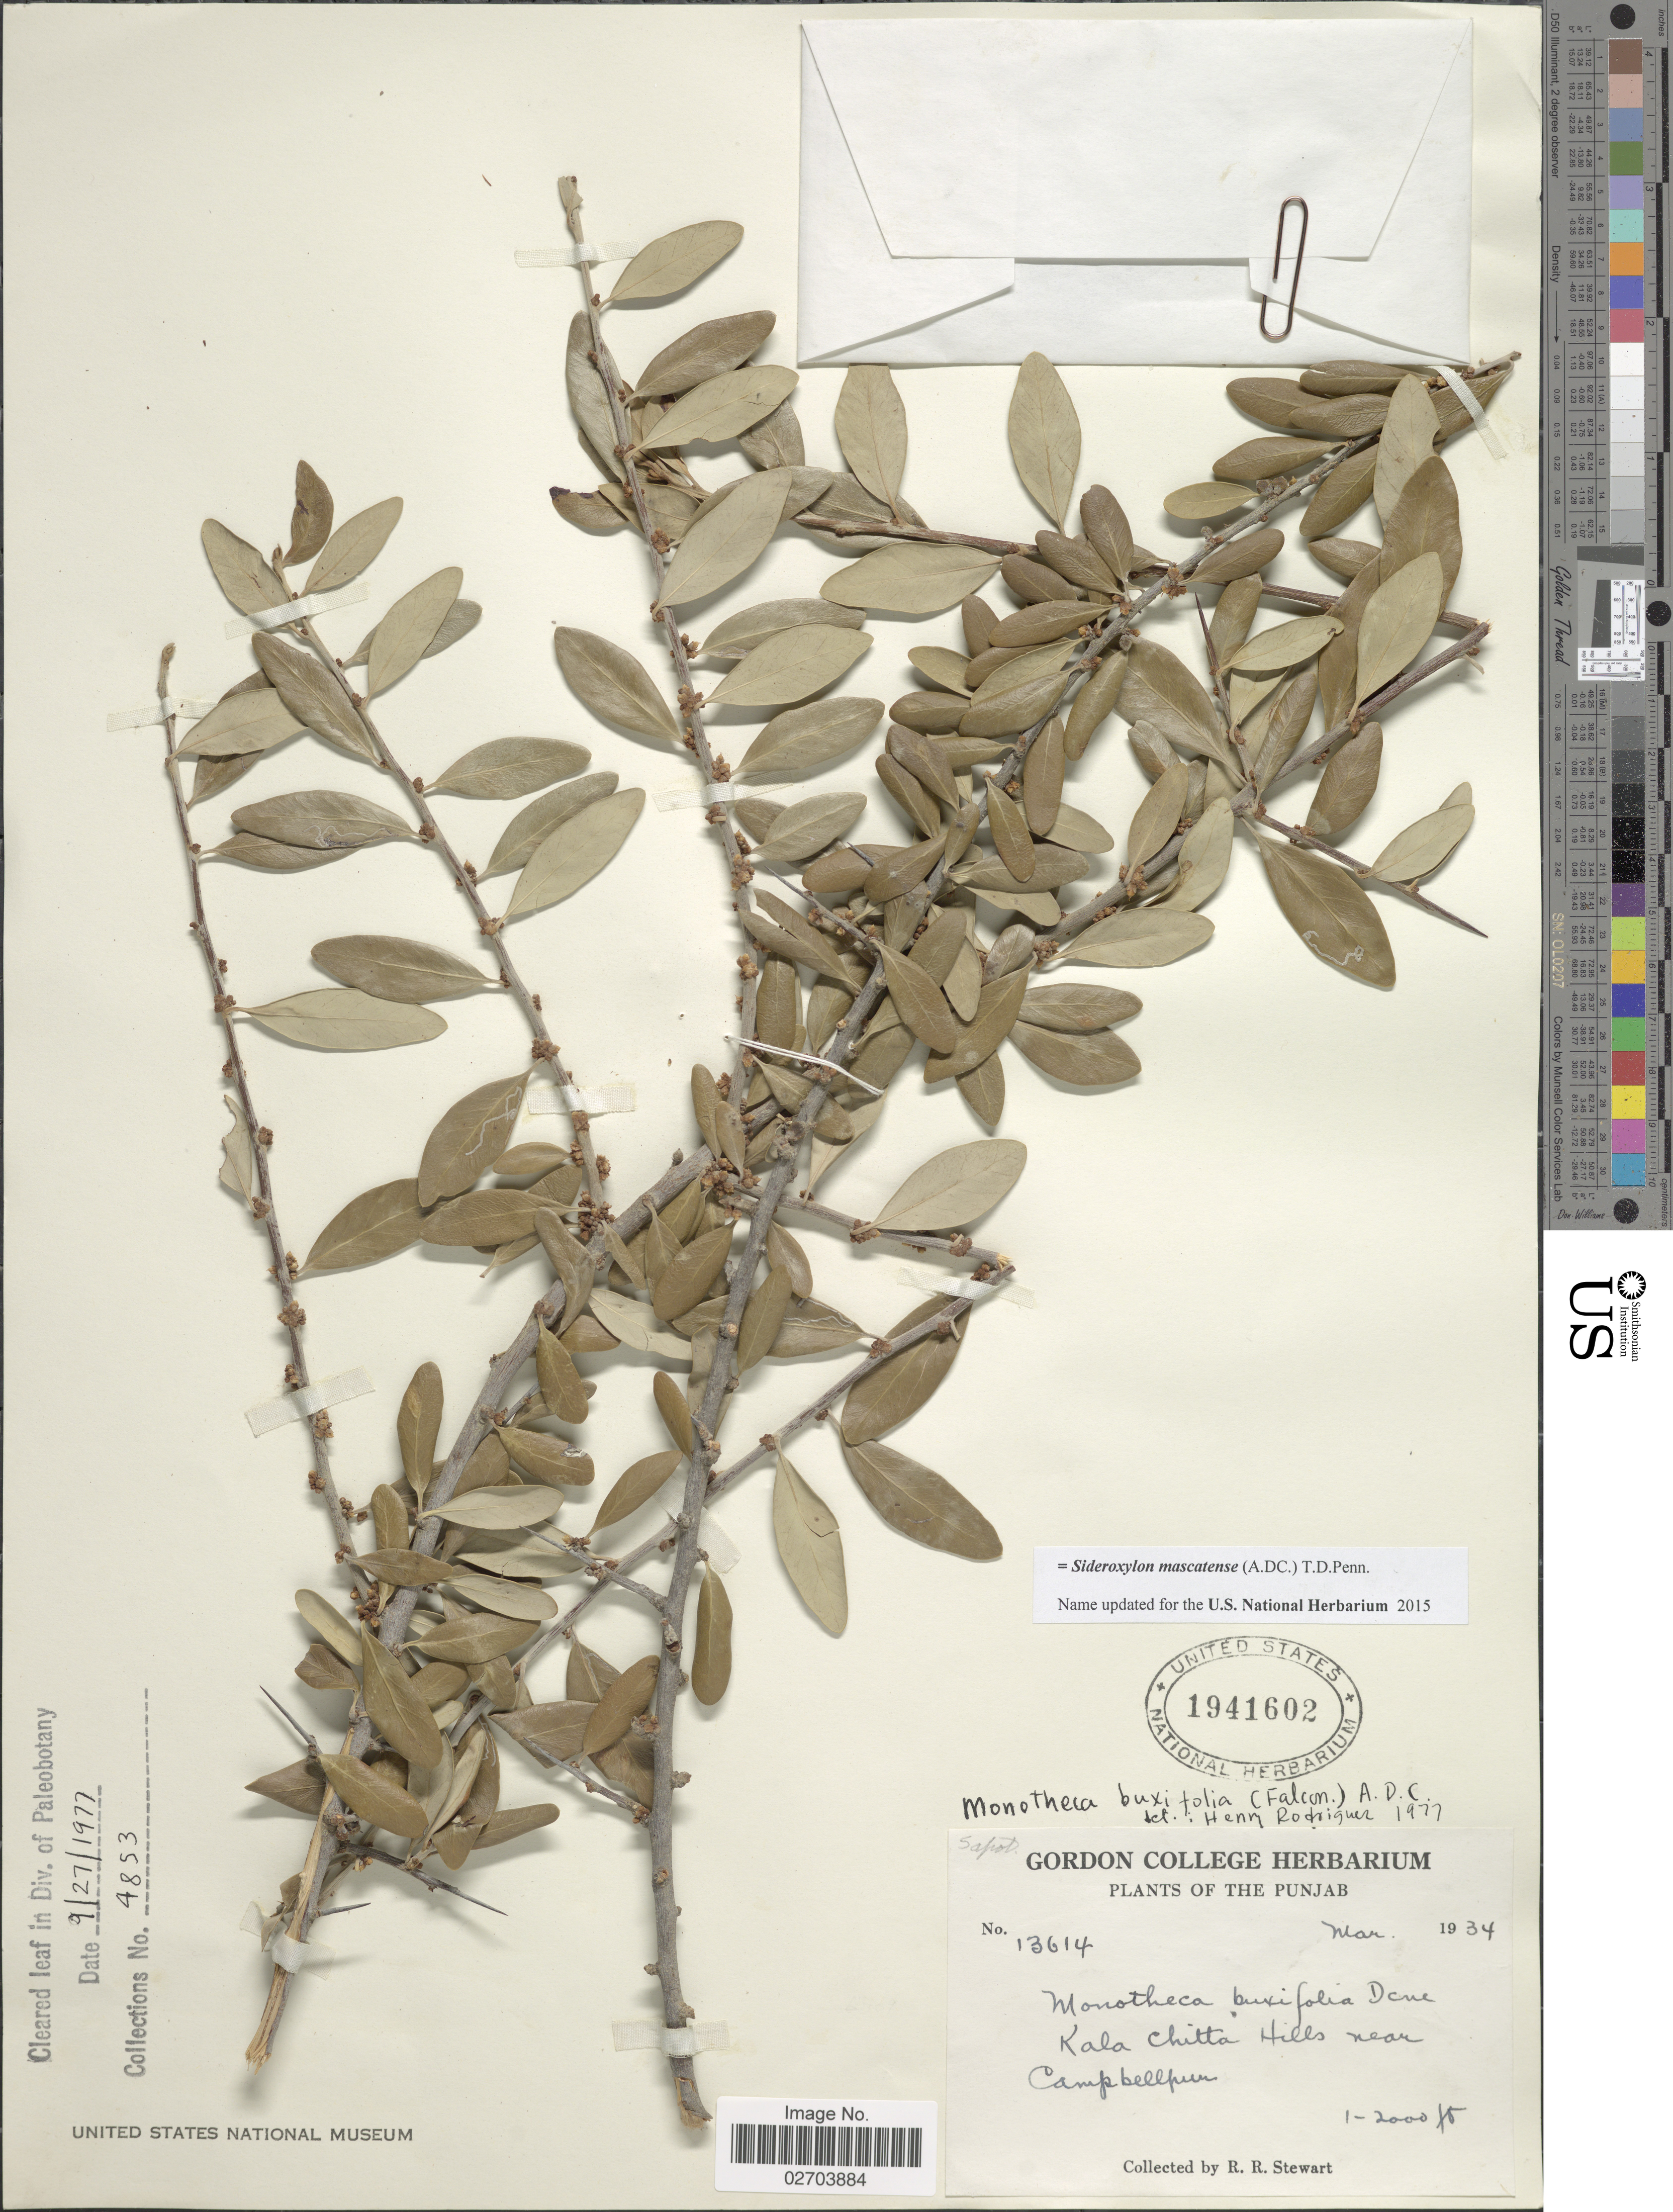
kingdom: Plantae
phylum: Tracheophyta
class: Magnoliopsida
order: Ericales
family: Sapotaceae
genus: Sideroxylon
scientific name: Sideroxylon mascatense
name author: (A. DC.) T.D. Penn.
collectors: R. R. Stewart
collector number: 13614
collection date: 1934-03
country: Pakistan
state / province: Punjab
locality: Kala Chitta Hills near Campbellpur. [British India]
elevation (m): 305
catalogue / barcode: US 1941602